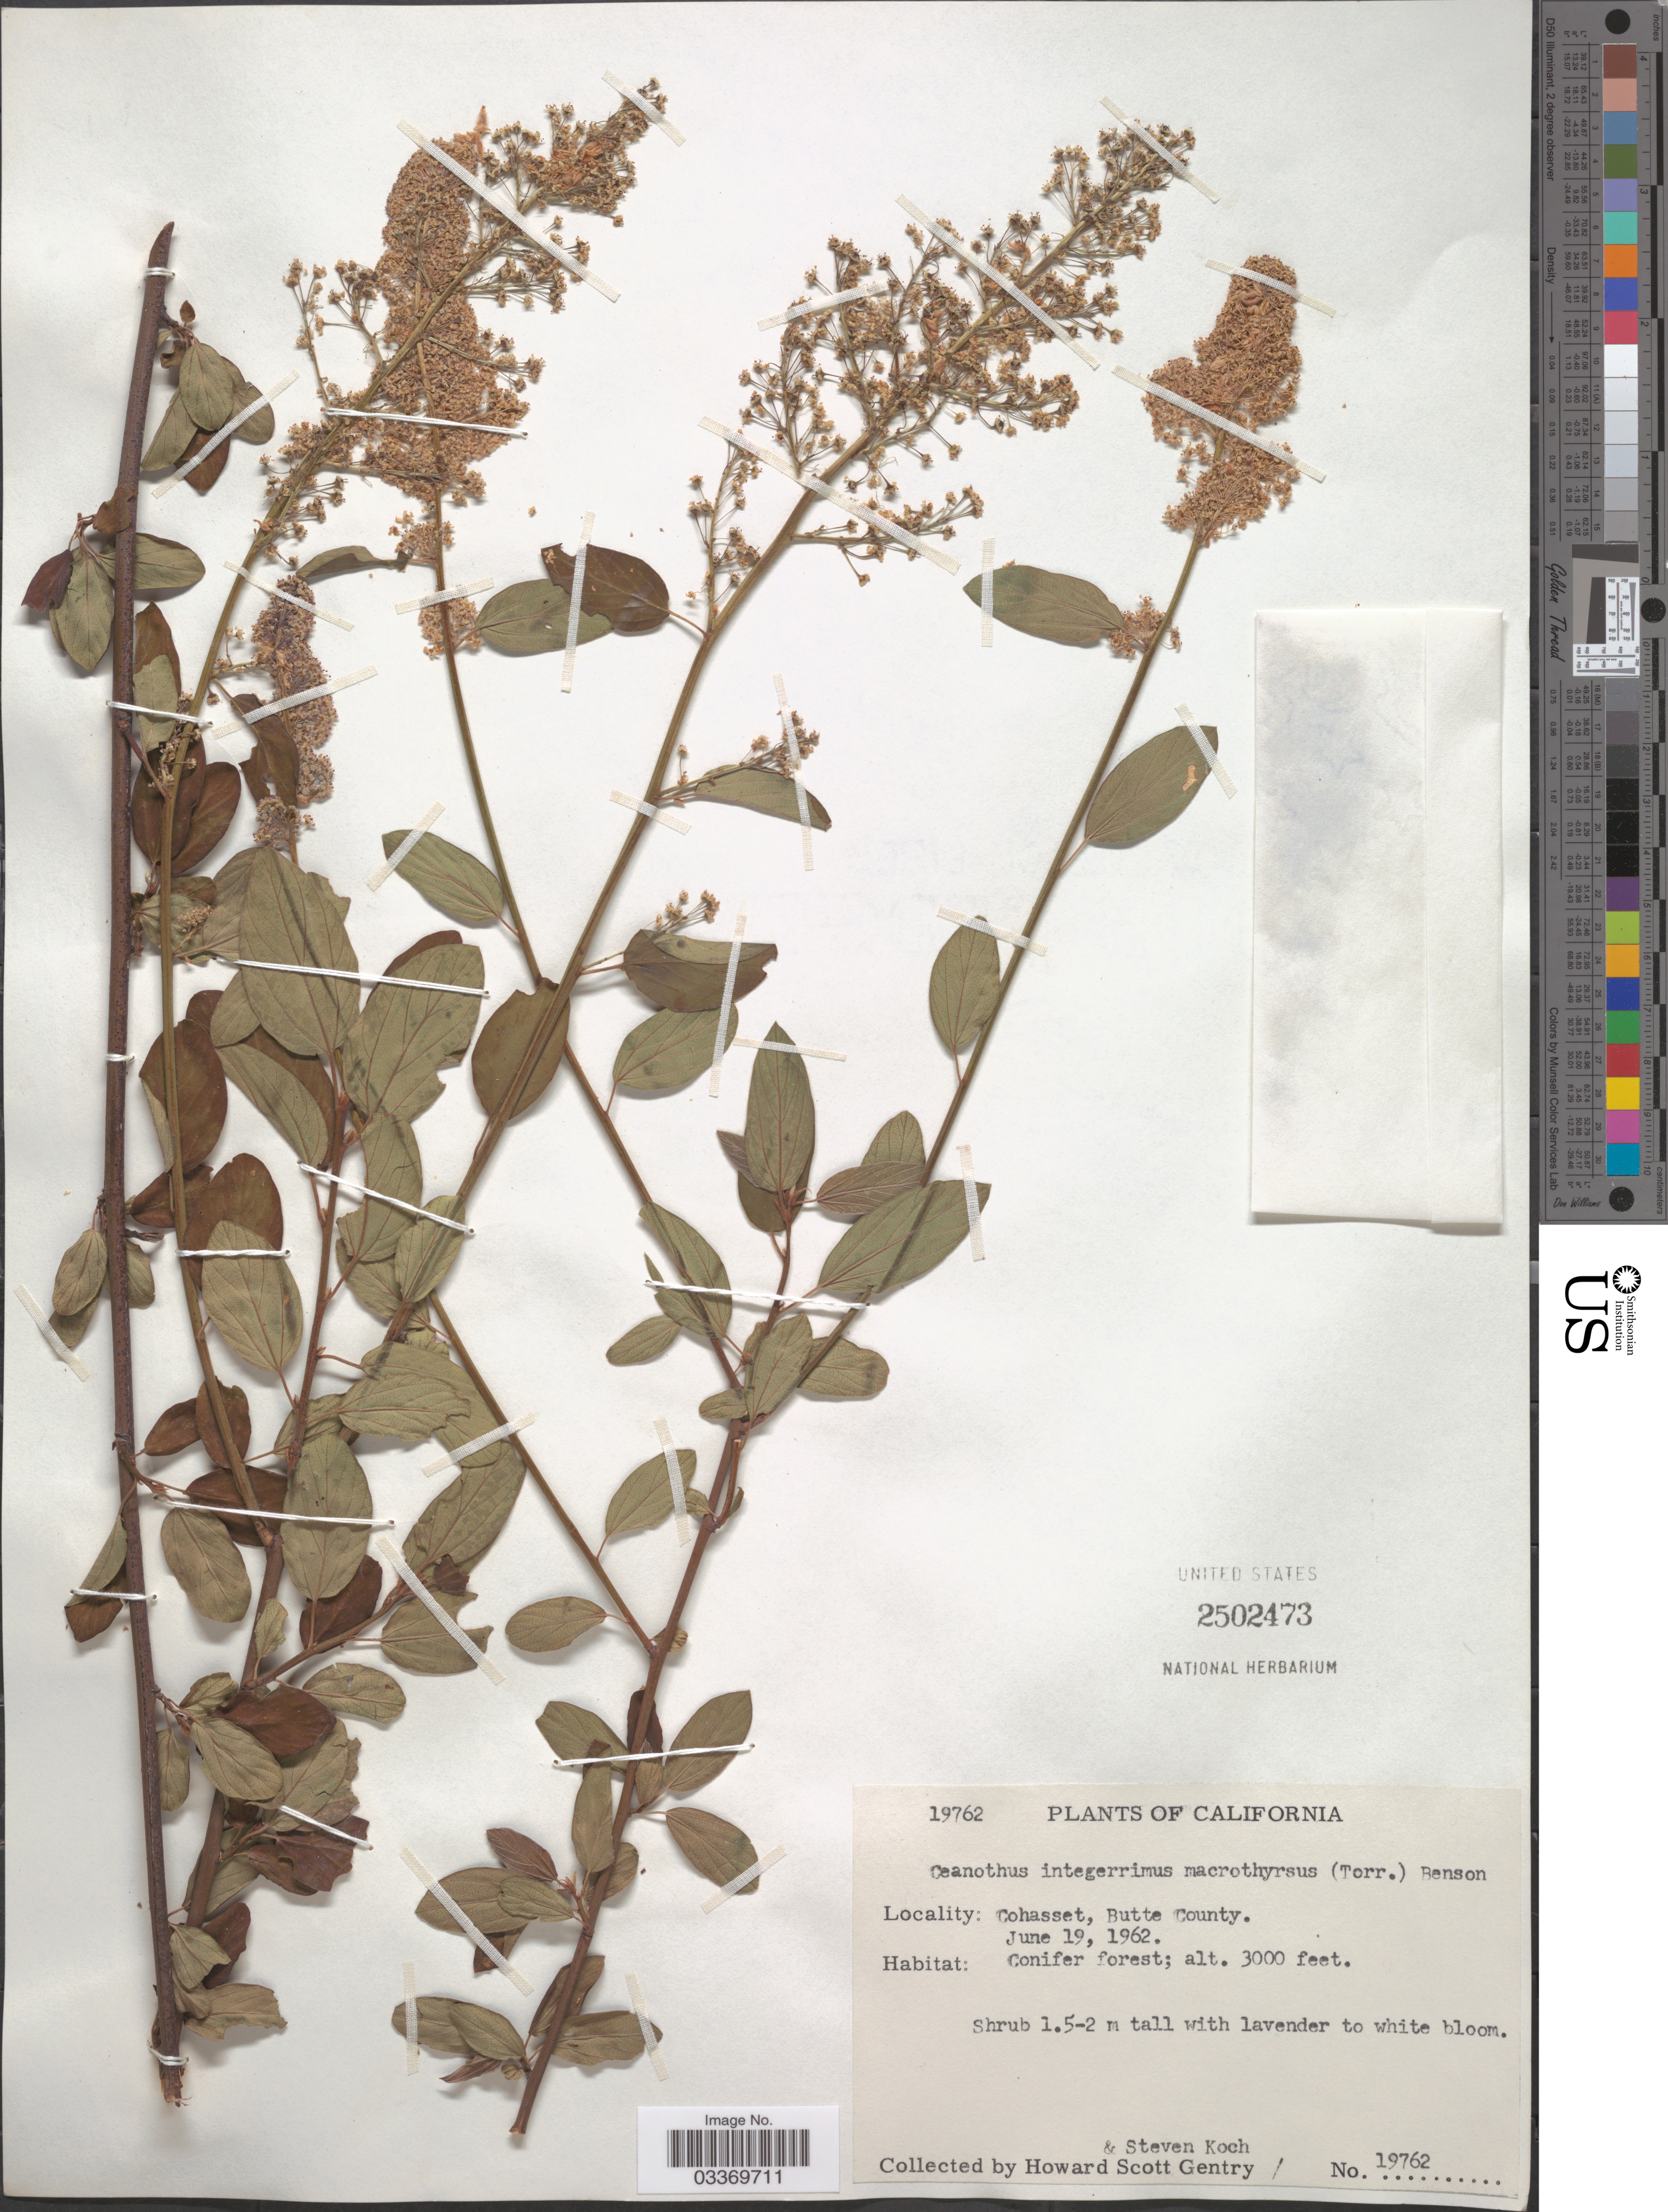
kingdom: Plantae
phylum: Tracheophyta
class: Magnoliopsida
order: Rosales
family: Rhamnaceae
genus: Ceanothus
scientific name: Ceanothus integerrimus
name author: Hook. & Arn.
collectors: H. S. Gentry & S. Koch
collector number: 19762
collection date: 1962-06-19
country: United States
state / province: California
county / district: Butte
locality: Cohasset, Butte County.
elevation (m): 914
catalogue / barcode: US 2502473